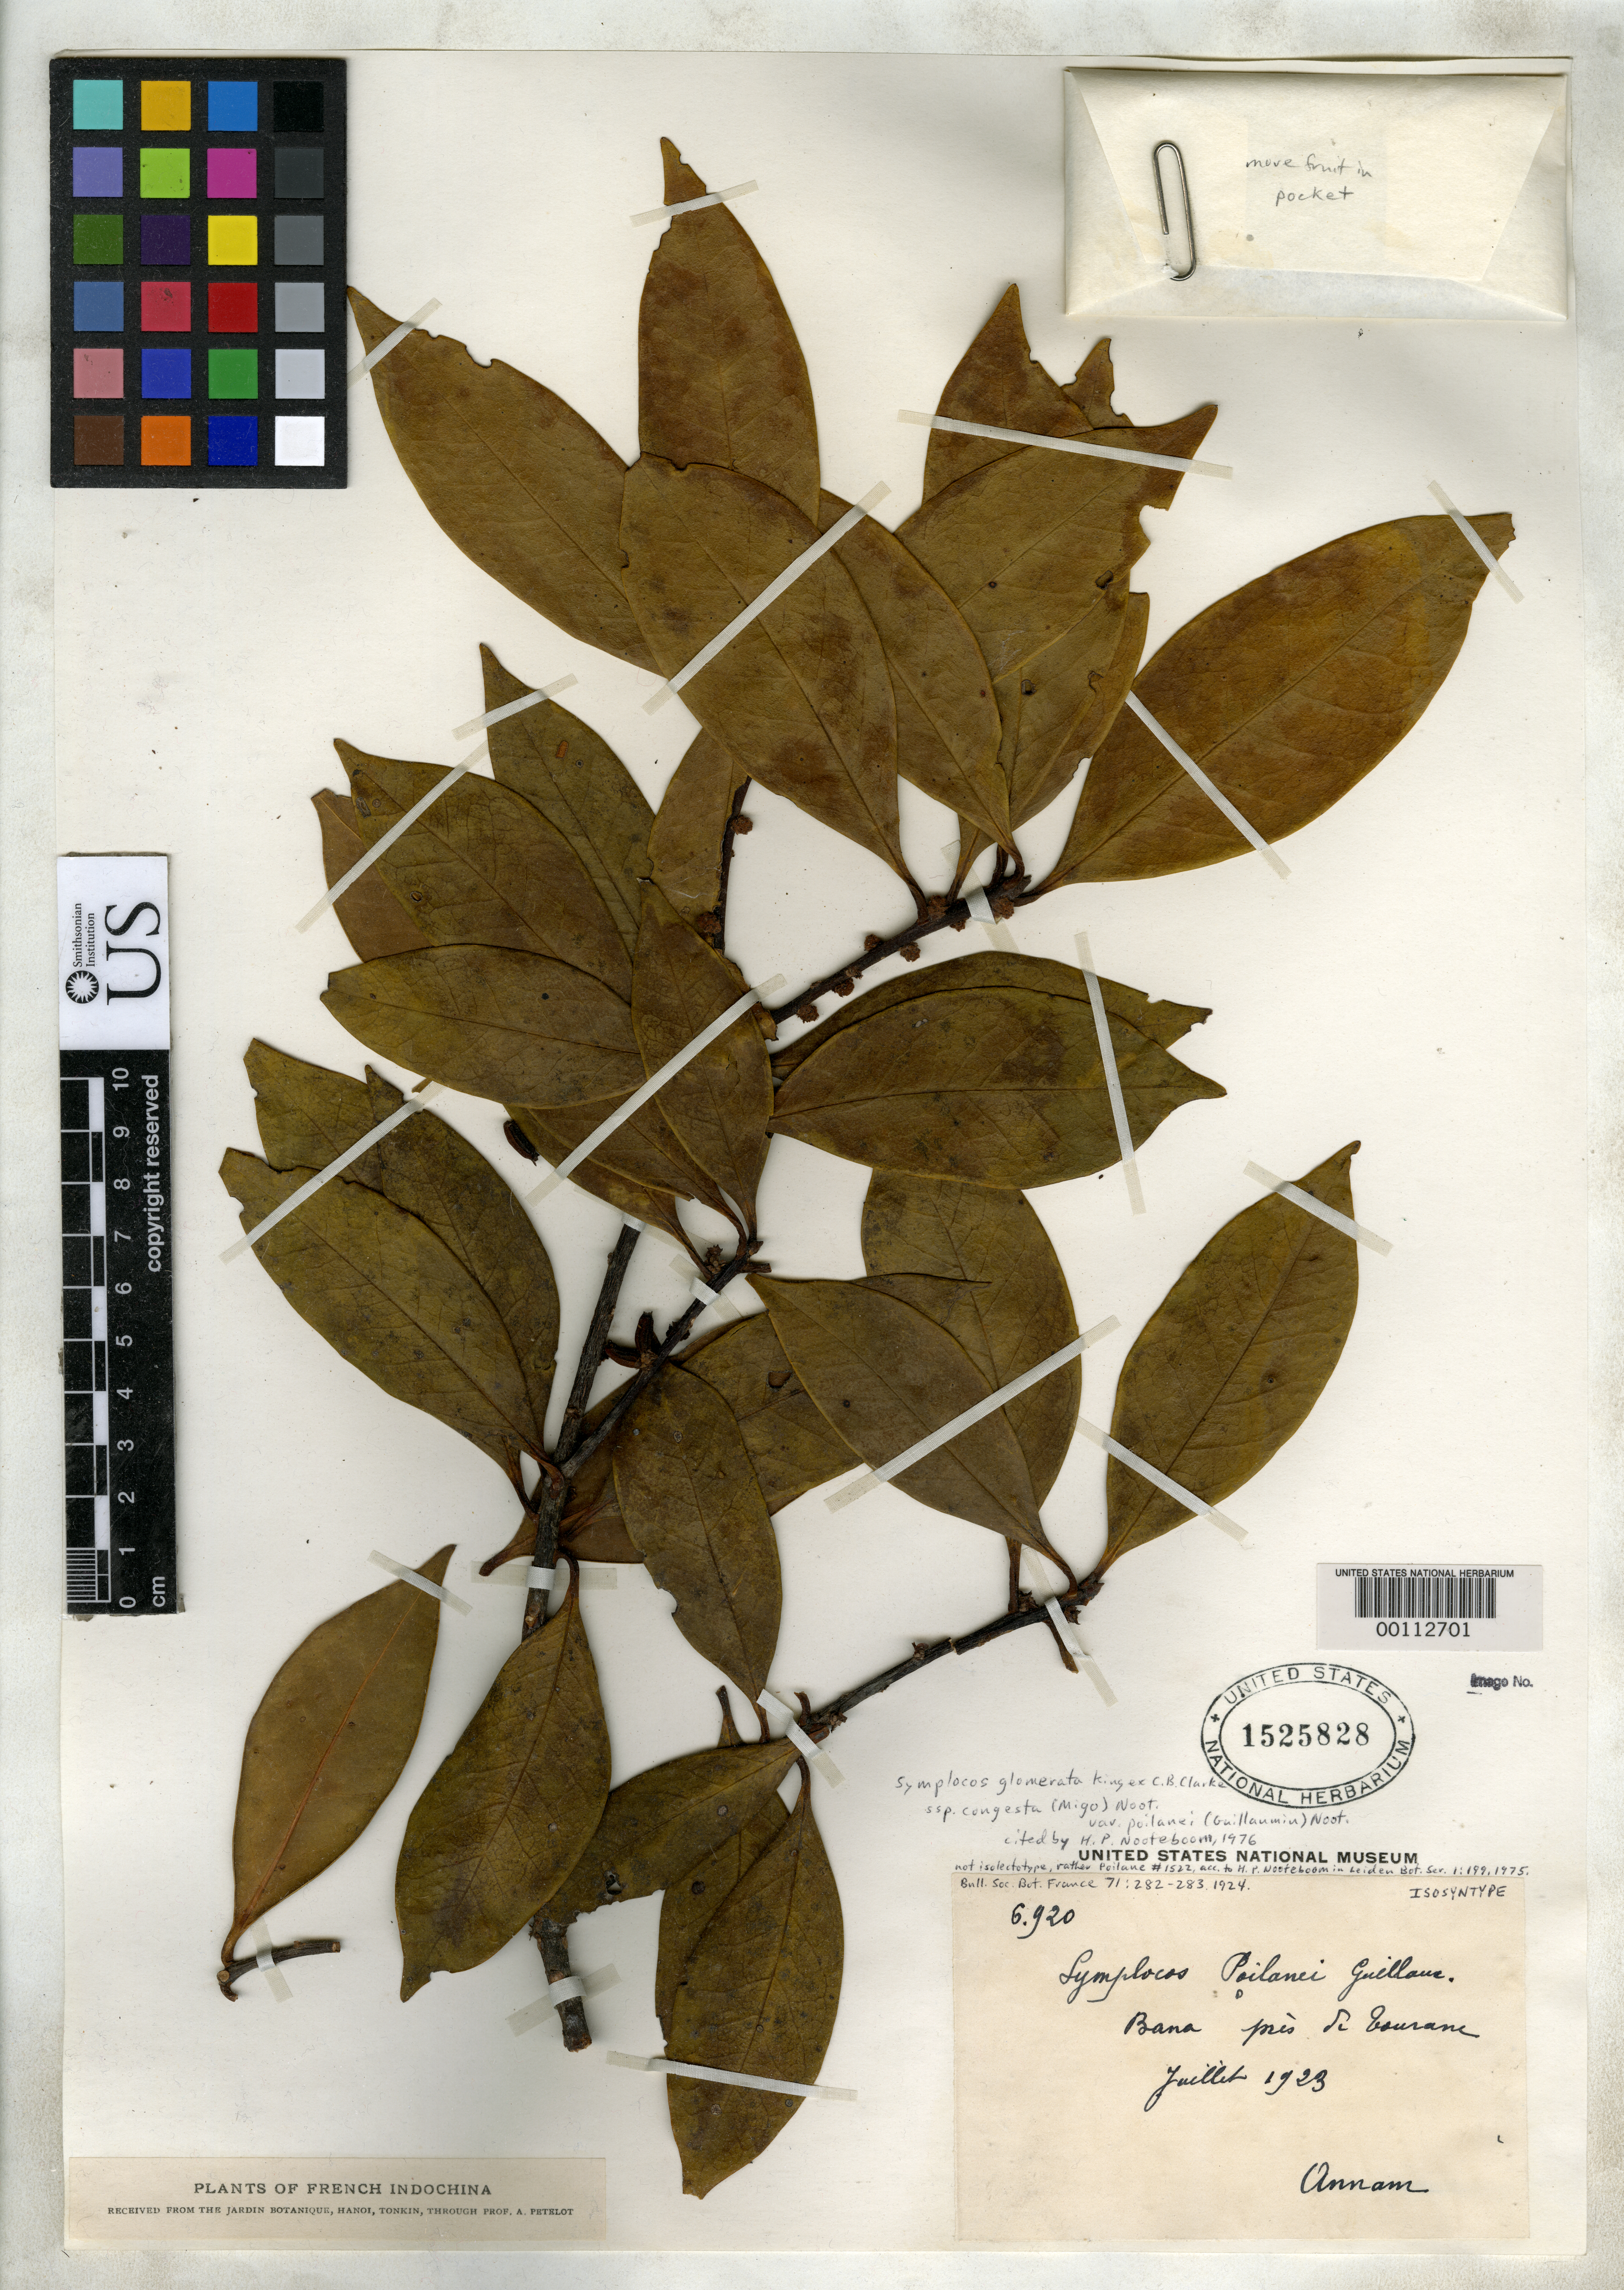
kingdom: Plantae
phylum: Tracheophyta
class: Magnoliopsida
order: Ericales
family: Symplocaceae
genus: Symplocos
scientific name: Symplocos poilanei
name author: Guillaumin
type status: Isosyntype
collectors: E. Poilane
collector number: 6920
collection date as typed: Jul 1923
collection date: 1923-07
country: Vietnam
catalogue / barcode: US 1525828